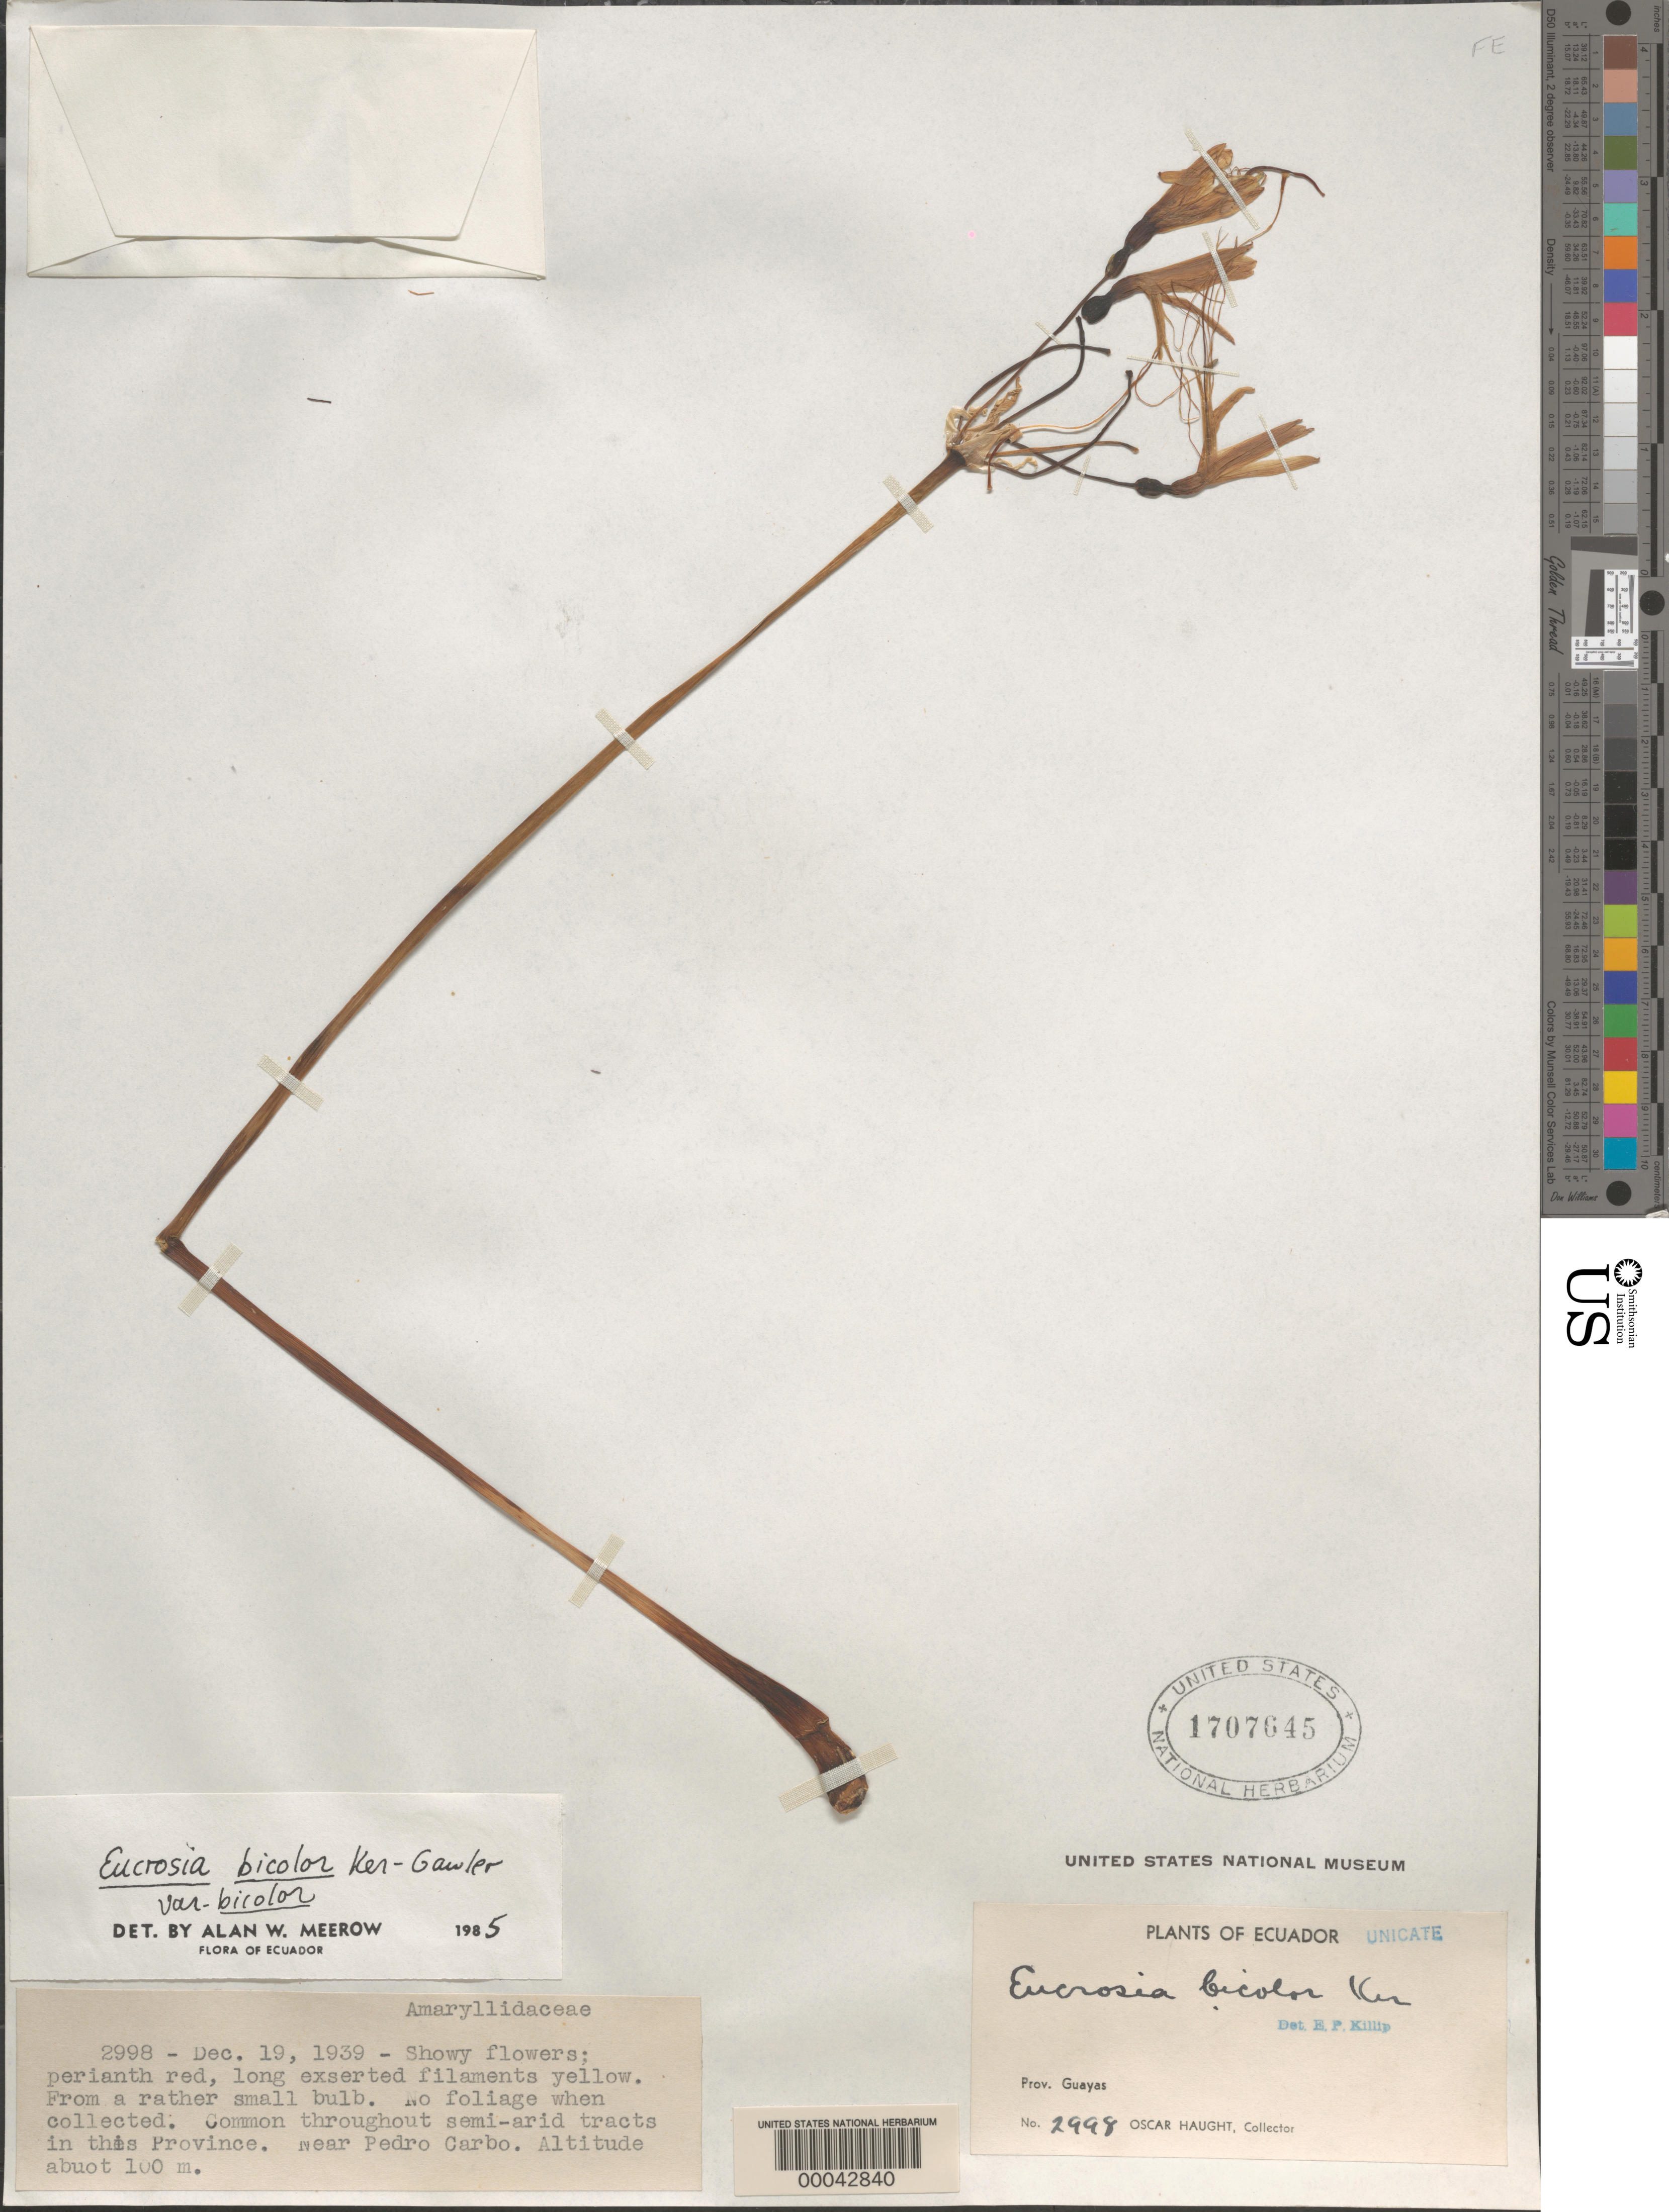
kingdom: Plantae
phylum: Tracheophyta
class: Liliopsida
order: Asparagales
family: Amaryllidaceae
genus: Eucrosia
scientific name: Eucrosia bicolor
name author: Ker Gawl.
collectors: O. L. Haught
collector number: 2998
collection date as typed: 19 Dec 1939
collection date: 1939-12-19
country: Ecuador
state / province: Guayas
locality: Near Pedro Carbo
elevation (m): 100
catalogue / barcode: US 1707645